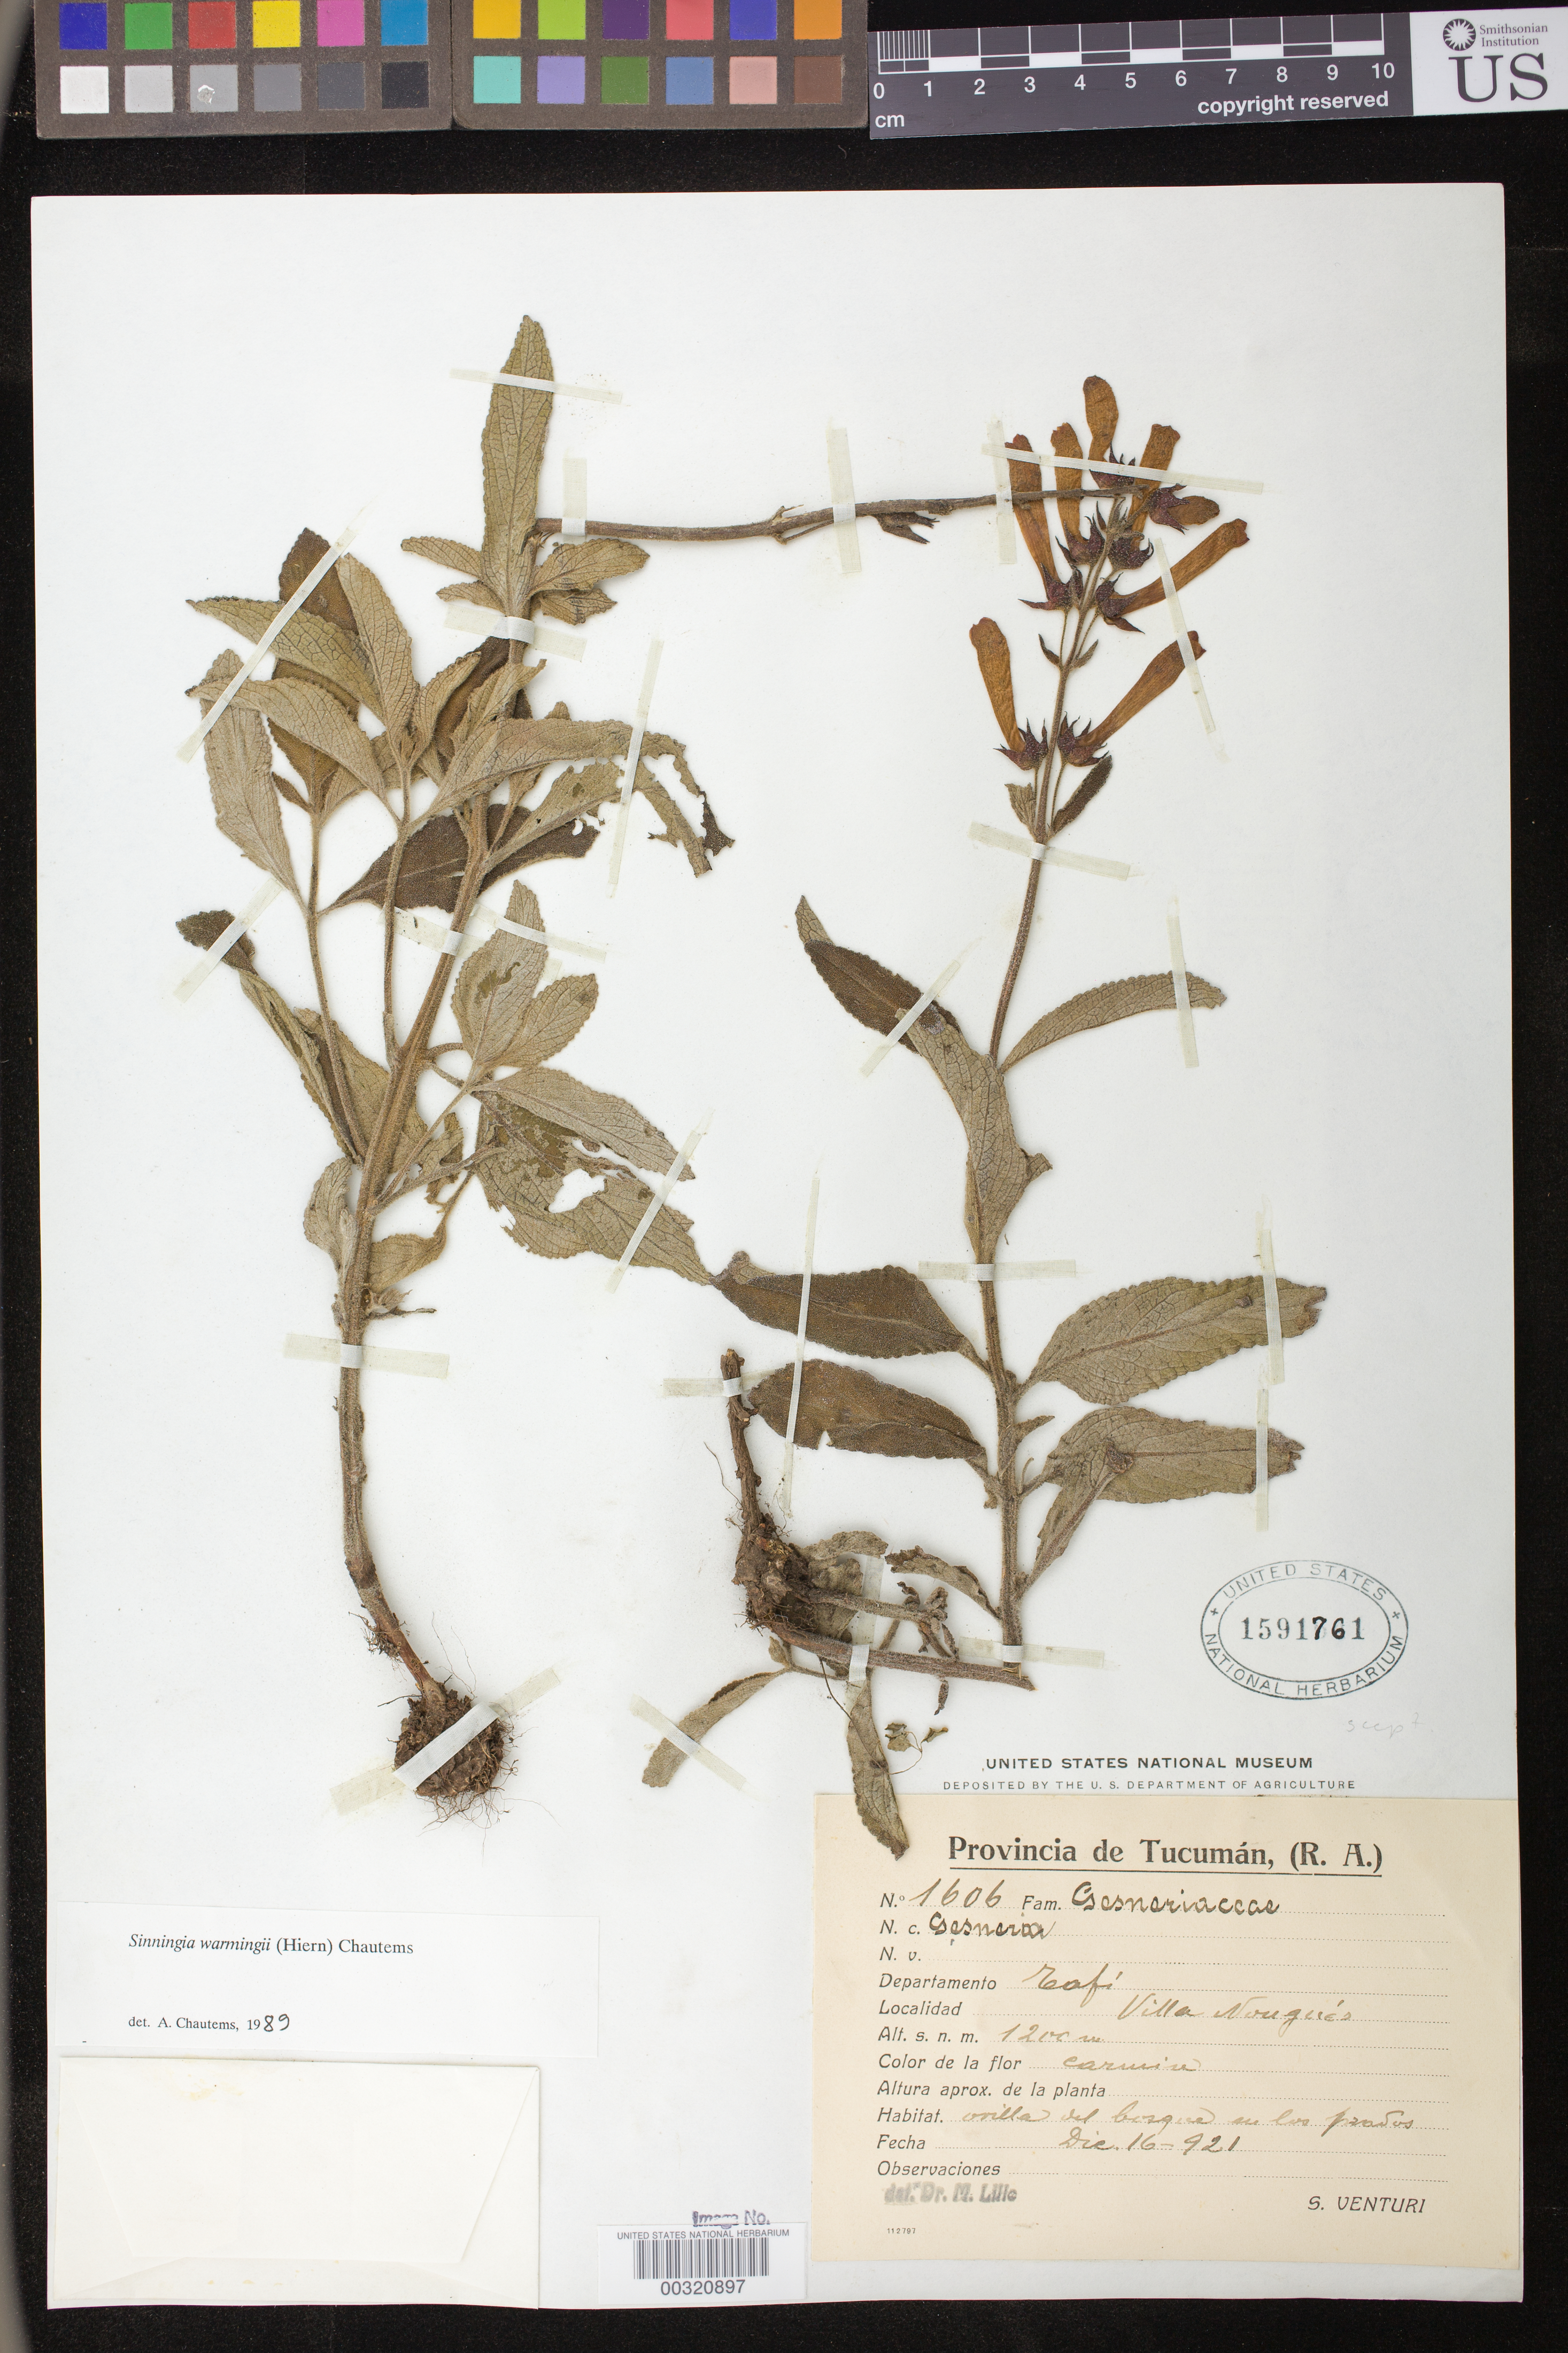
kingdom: Plantae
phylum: Tracheophyta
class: Magnoliopsida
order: Lamiales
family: Gesneriaceae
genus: Sinningia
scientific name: Sinningia warmingii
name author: (Hiern) Chautems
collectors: S. Venturi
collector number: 1606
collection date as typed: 16 Dec 1921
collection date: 1921-12-16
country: Argentina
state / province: Tucumán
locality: Dept. Tafi, Villa Nougues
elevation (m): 1200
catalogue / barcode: US 1591761